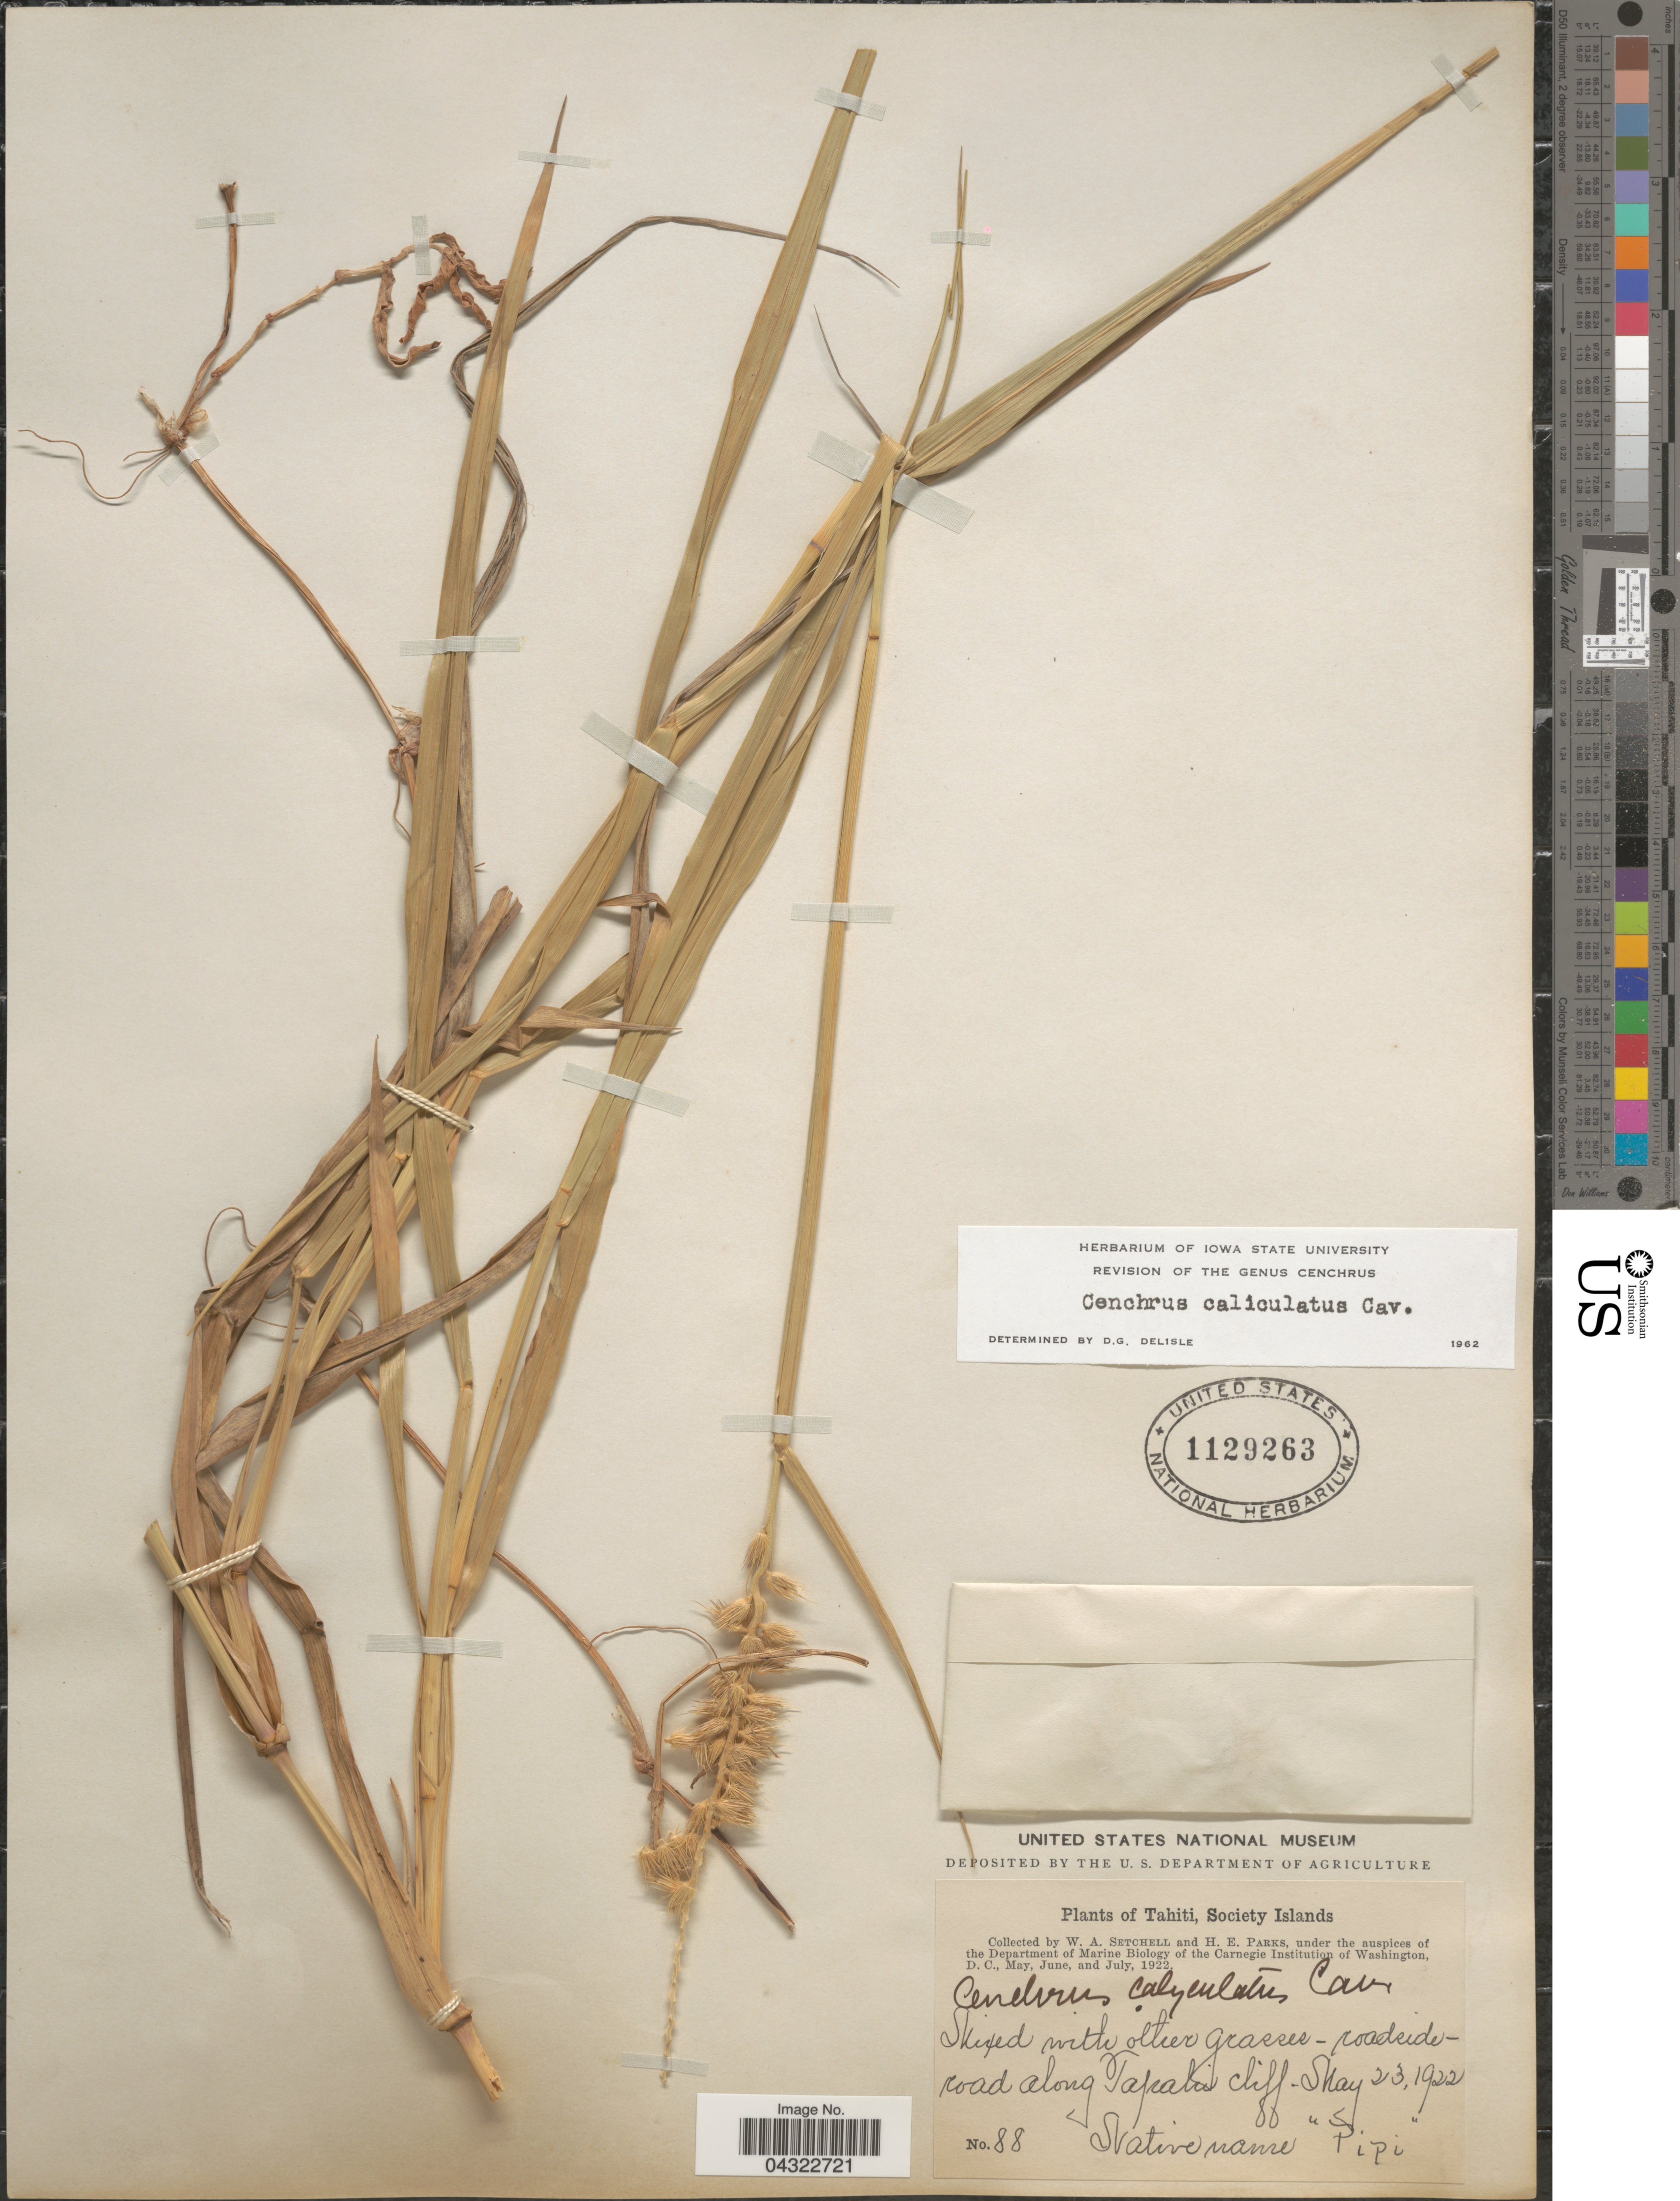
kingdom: Plantae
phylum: Tracheophyta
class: Liliopsida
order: Poales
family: Poaceae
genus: Cenchrus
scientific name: Cenchrus caliculatus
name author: Cav.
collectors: W. Setchell & H. E. Parks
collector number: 88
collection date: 1922-05-23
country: French Polynesia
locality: Tahiti, Society Islands. Roadside-road along Tapalu [interpreted] cliff.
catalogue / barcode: US 1129263